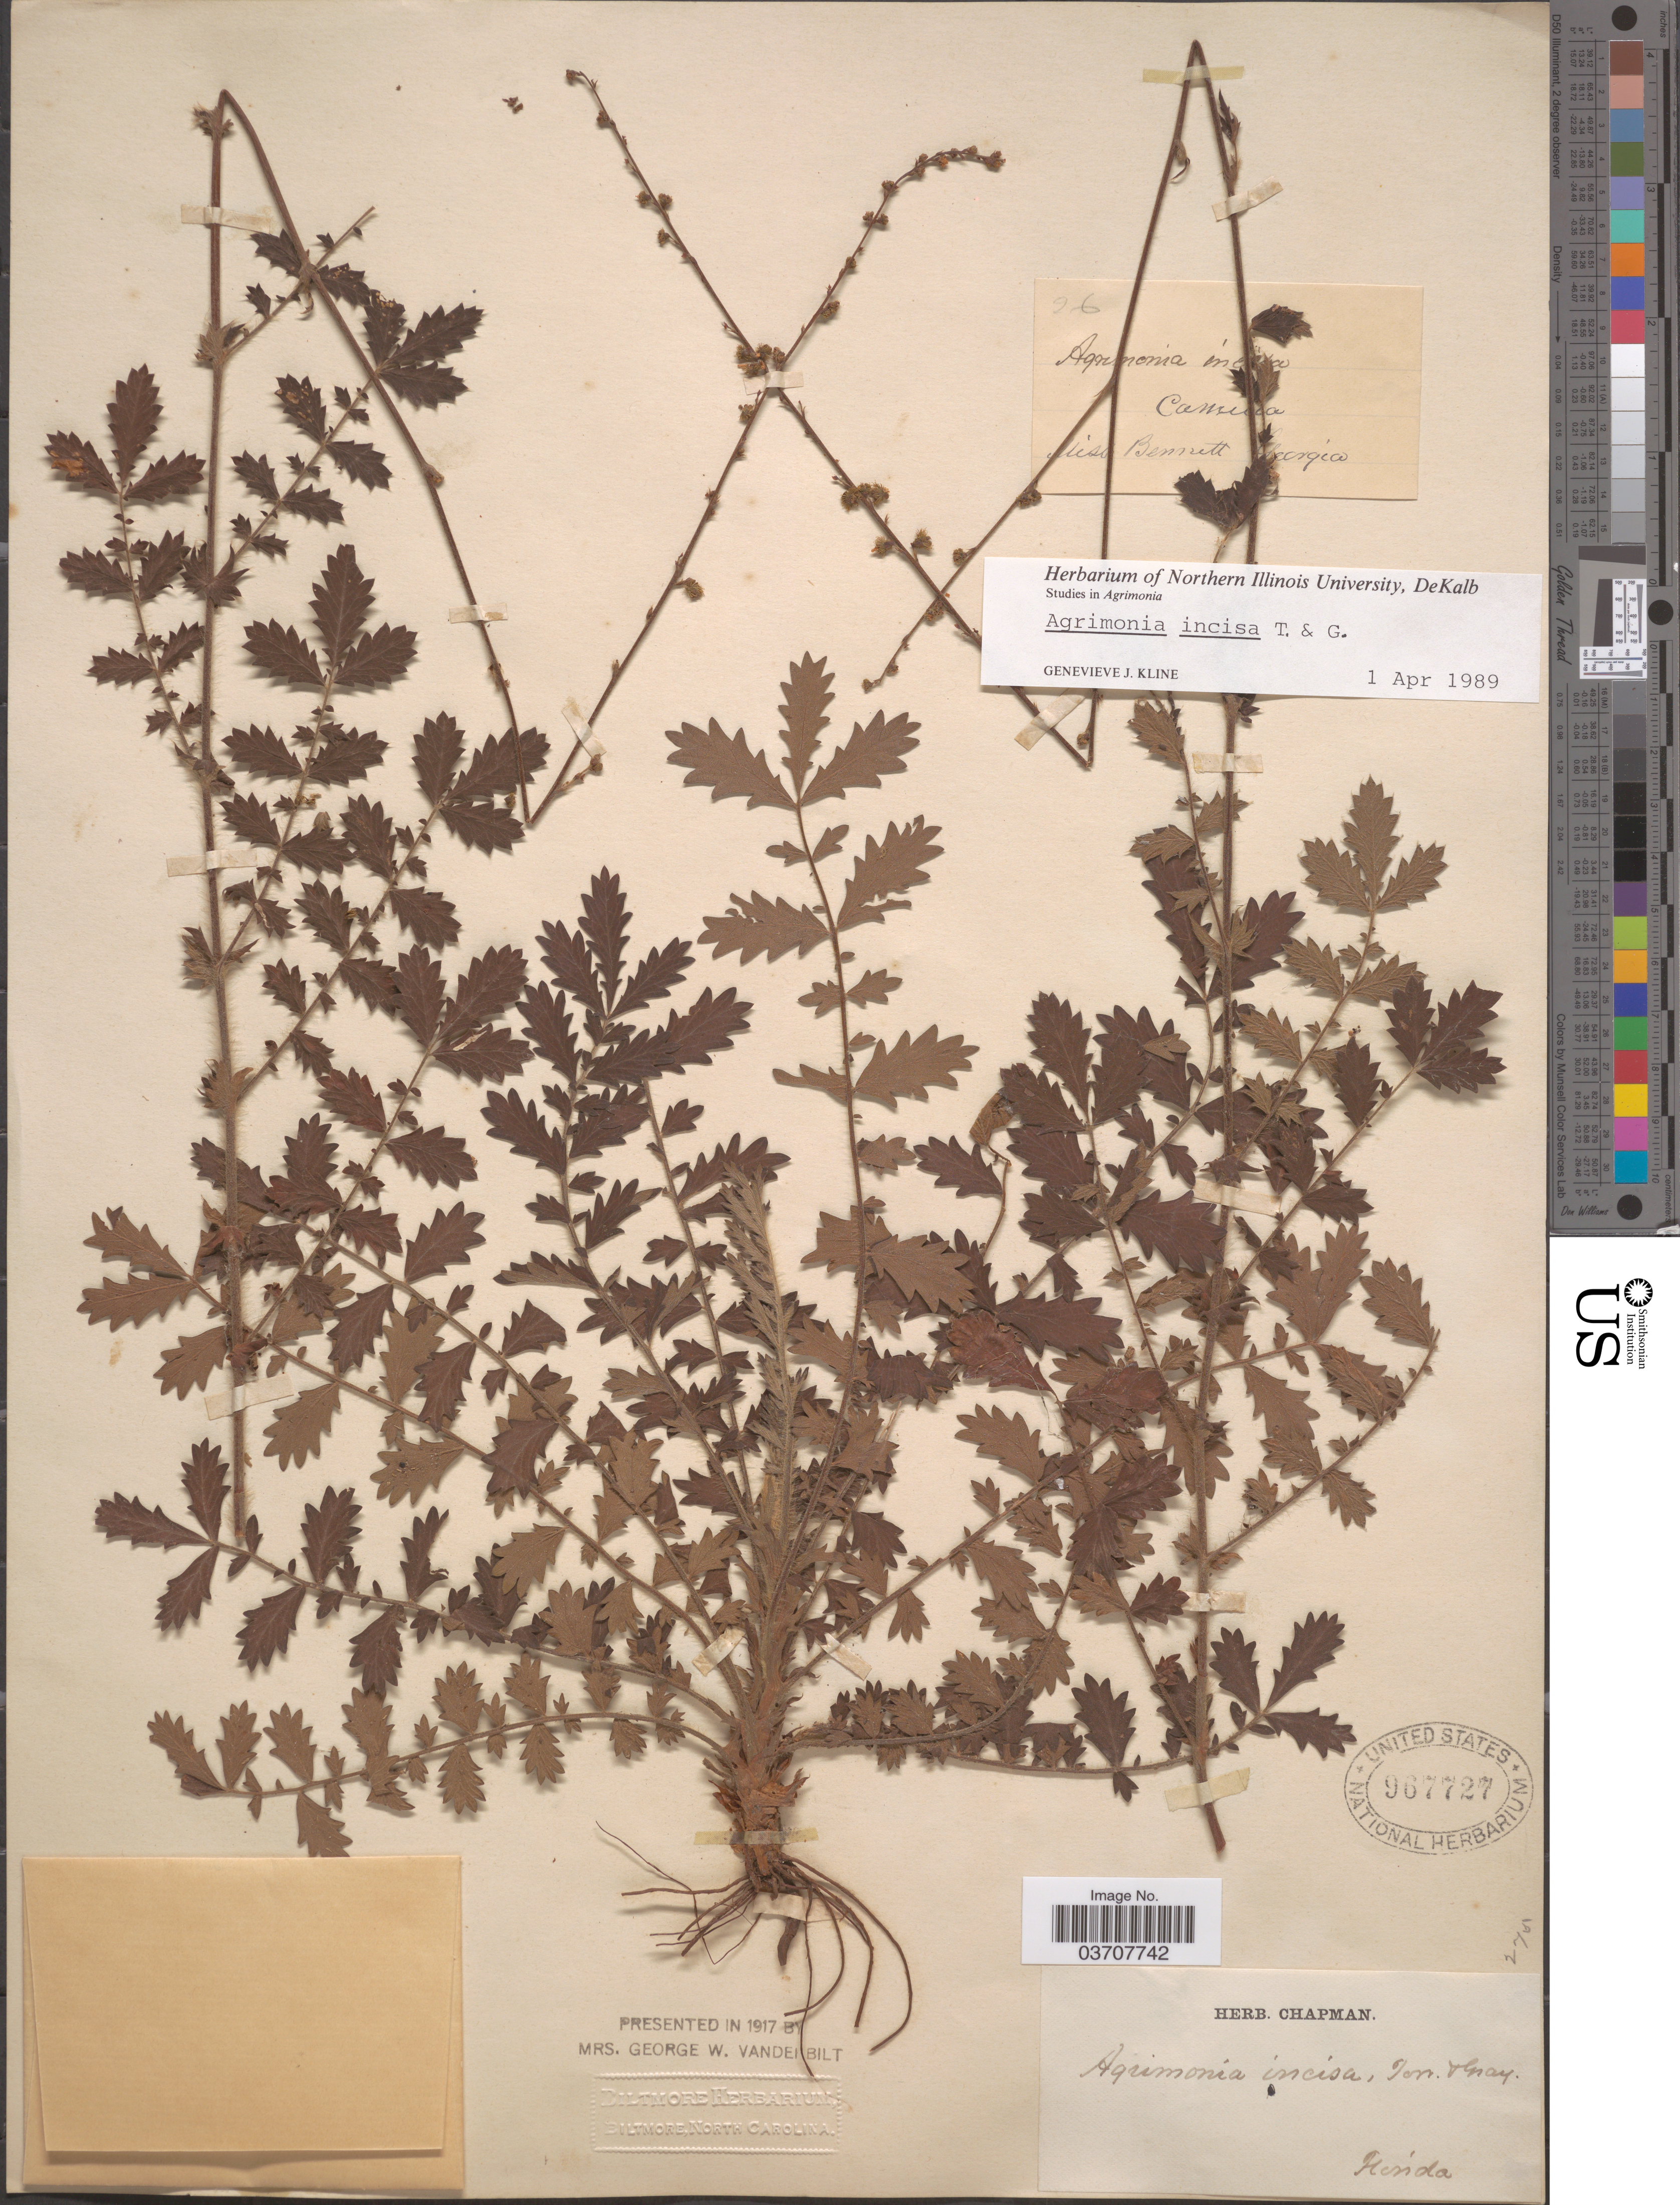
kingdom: Plantae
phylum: Tracheophyta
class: Magnoliopsida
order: Rosales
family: Rosaceae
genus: Agrimonia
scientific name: Agrimonia incisa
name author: Torr. & A. Gray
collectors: -- Bennett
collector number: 26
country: United States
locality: Camilla. Georgia. Florida.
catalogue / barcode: US 967727